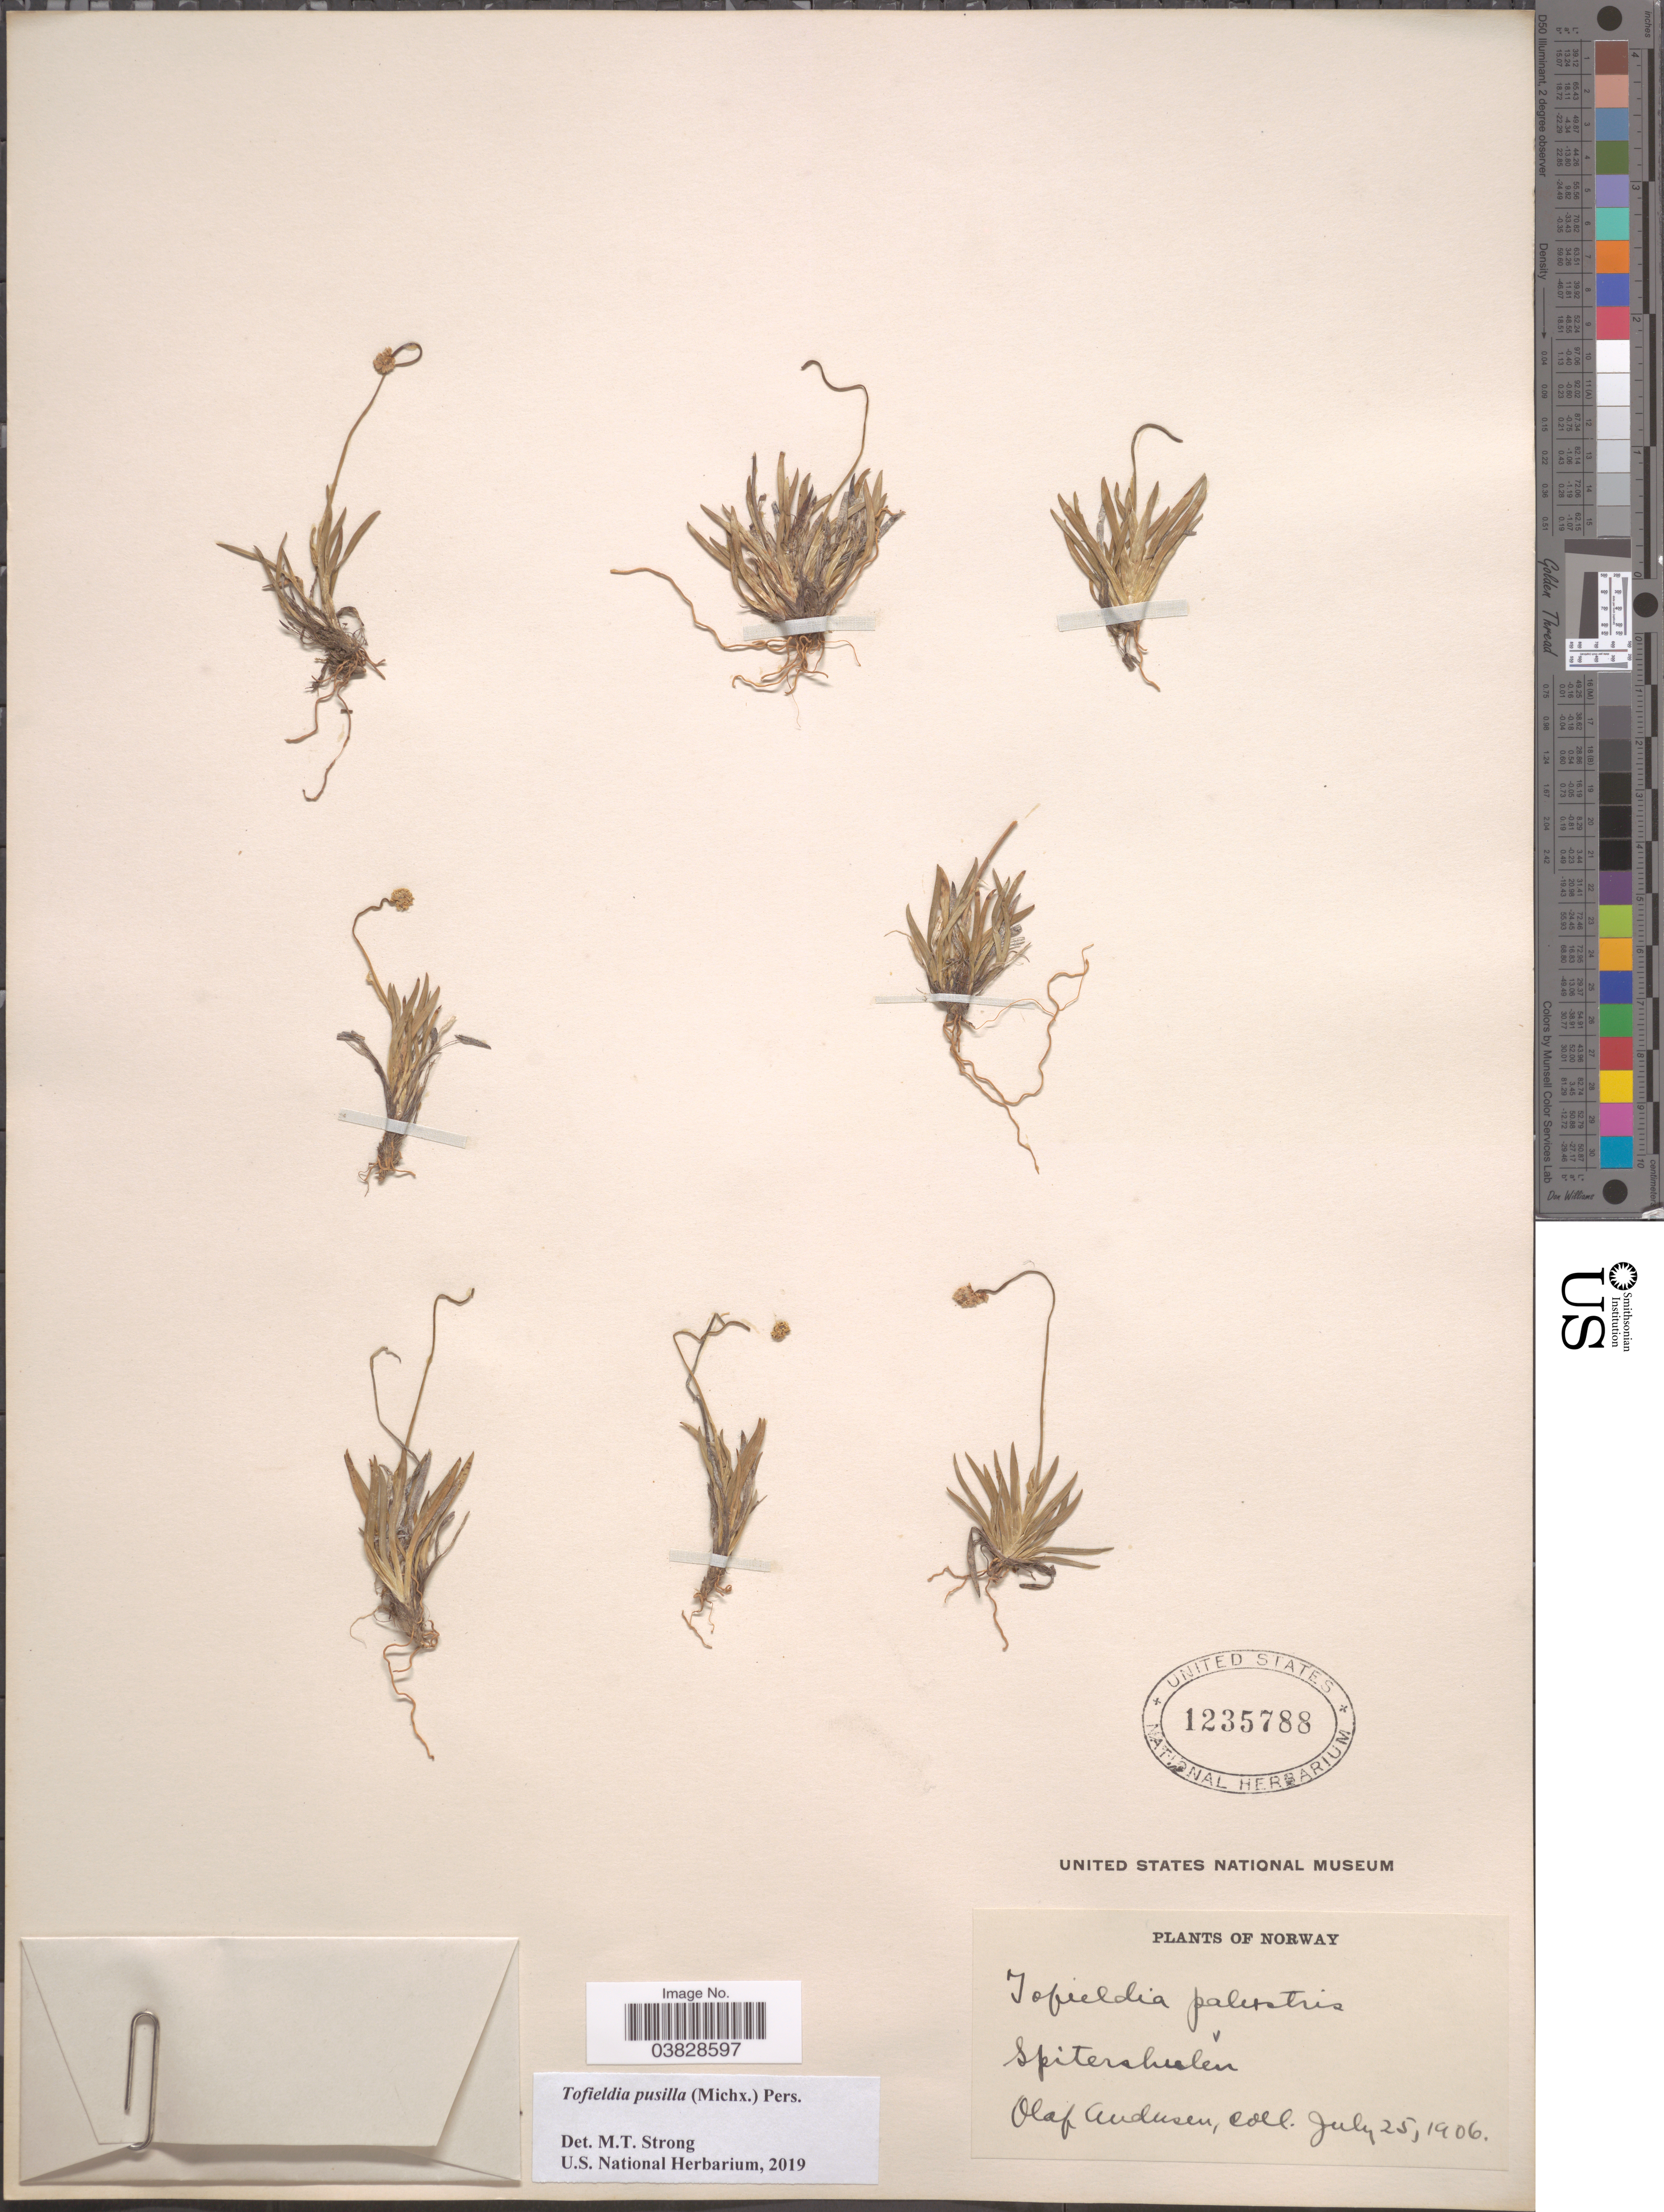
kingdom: Plantae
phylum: Tracheophyta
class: Liliopsida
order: Alismatales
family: Tofieldiaceae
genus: Tofieldia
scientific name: Tofieldia pusilla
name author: (Michx.) Pers.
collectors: O. Andersen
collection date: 1906-07-25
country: Norway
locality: Spitershulen.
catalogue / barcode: US 1235788